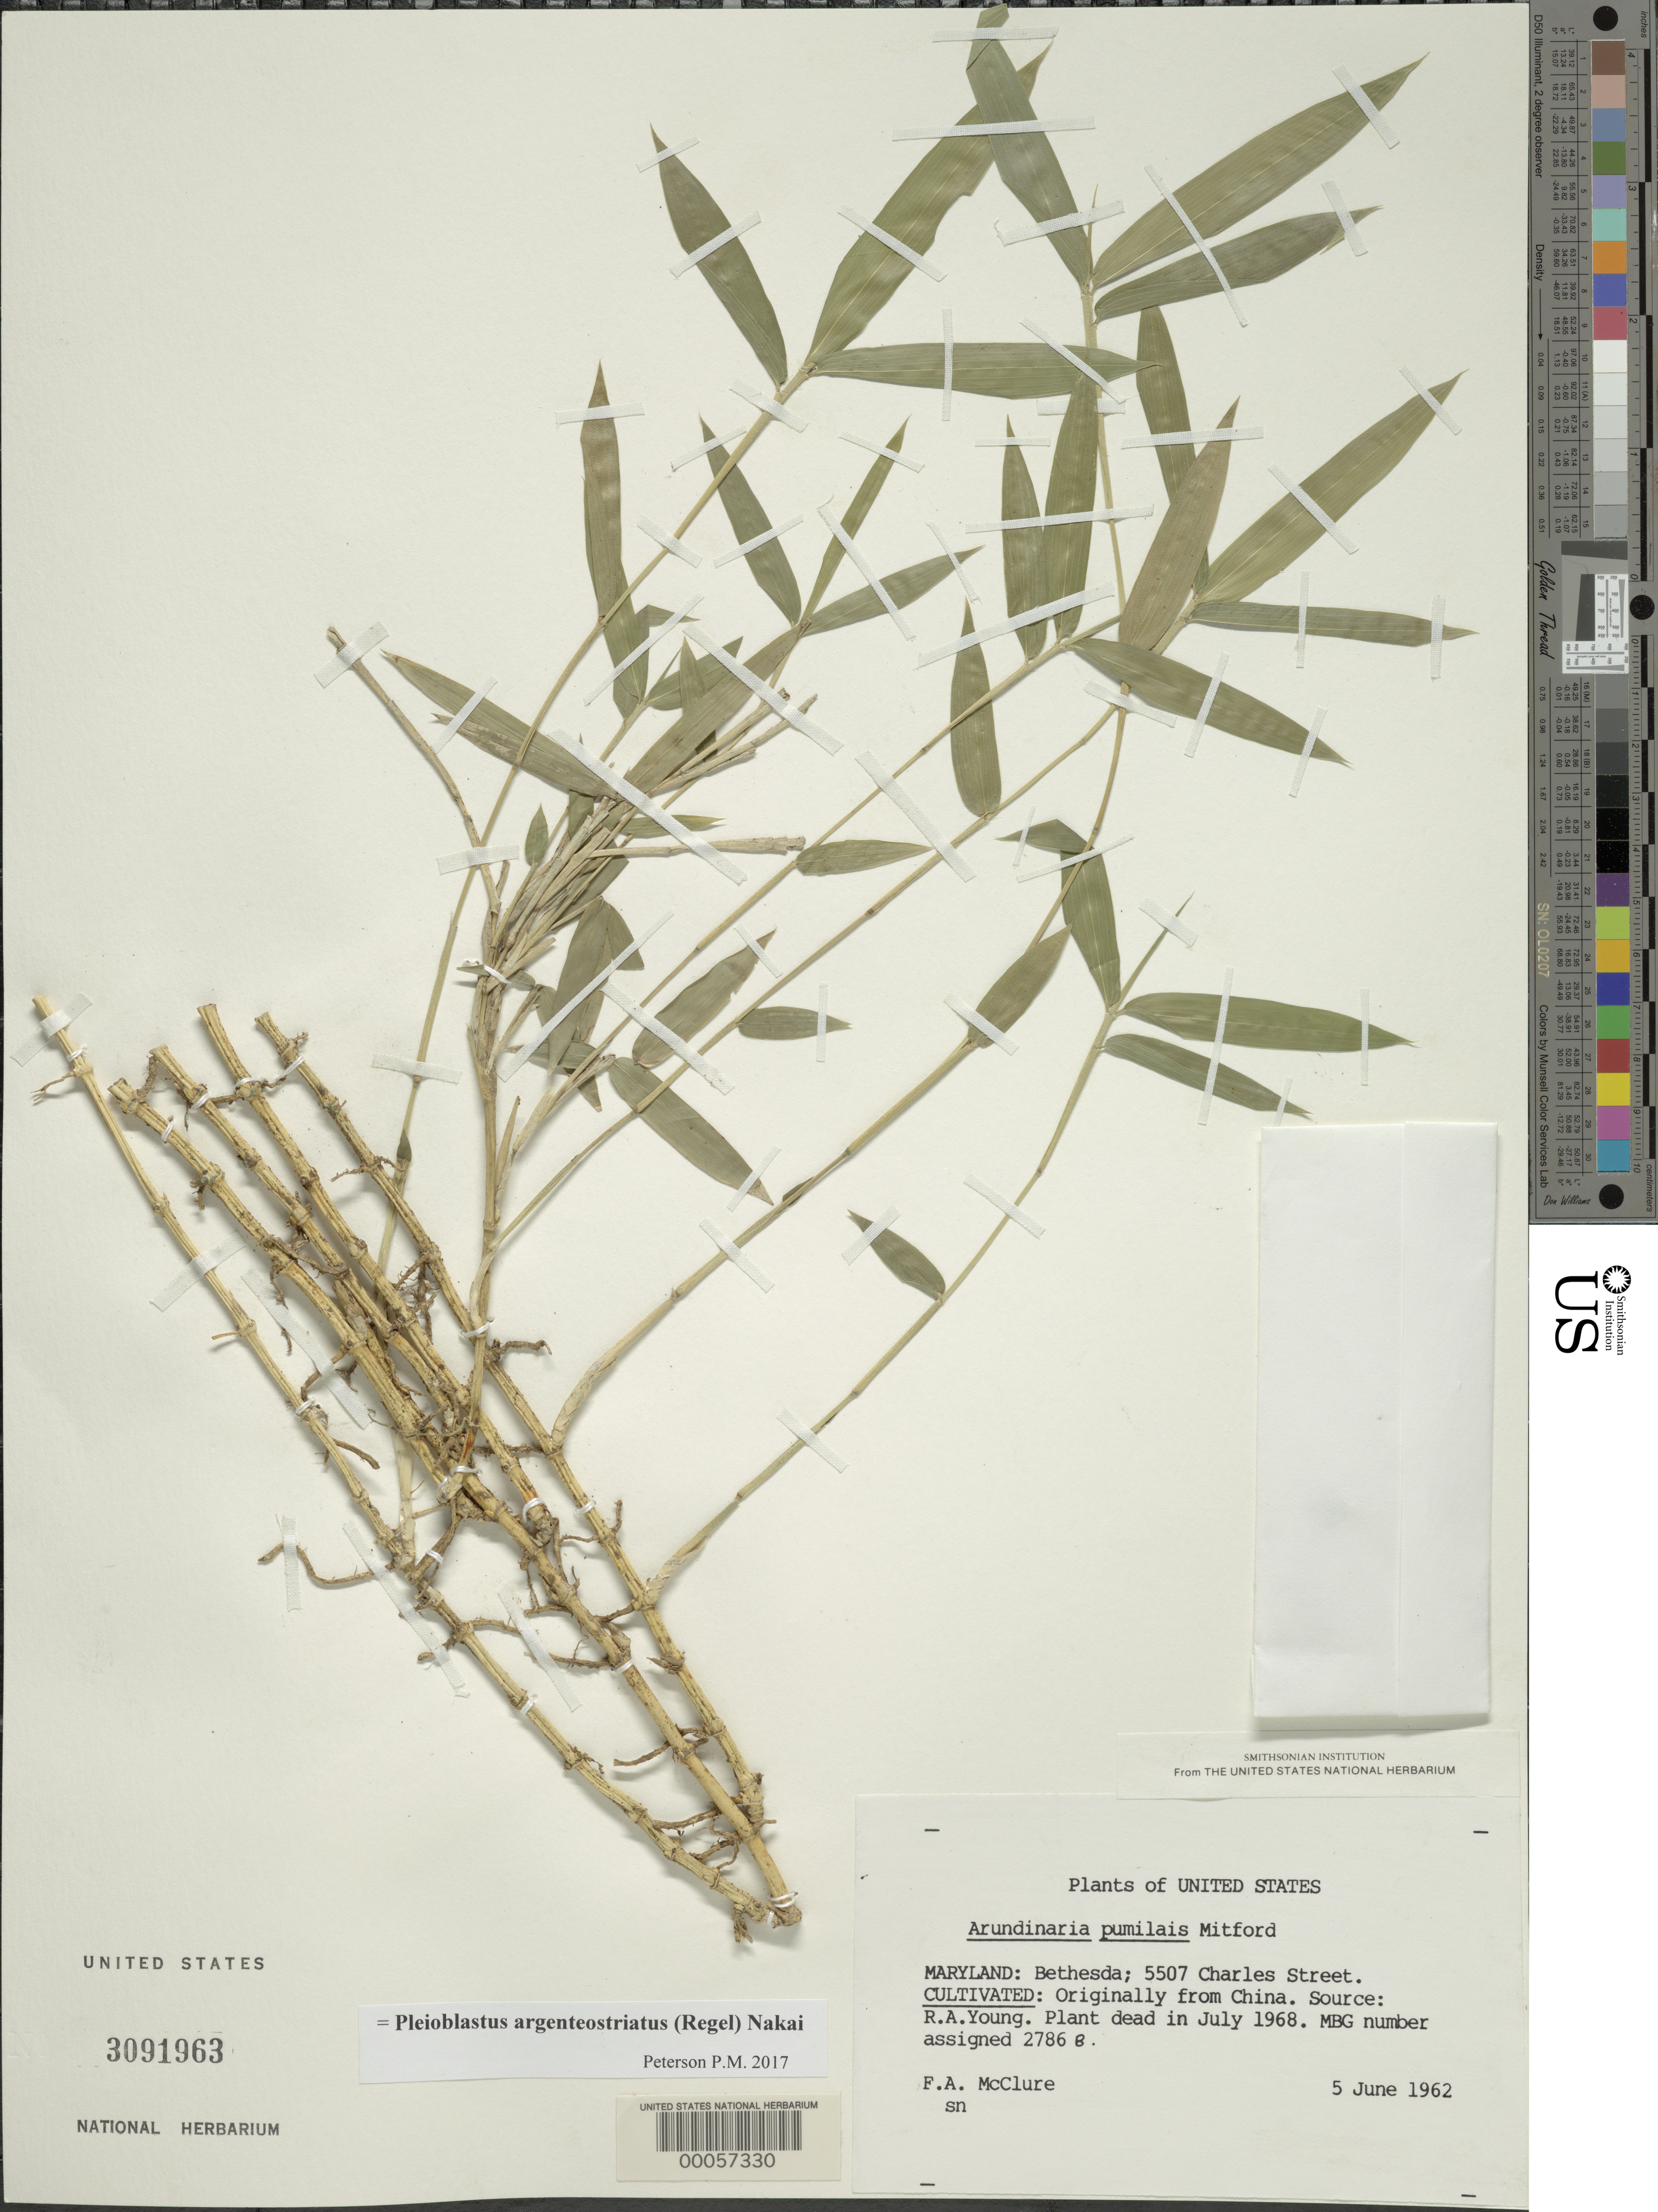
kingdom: Plantae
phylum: Tracheophyta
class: Liliopsida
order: Poales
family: Poaceae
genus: Pleioblastus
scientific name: Pleioblastus argenteostriatus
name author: (Regel) Nakai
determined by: Poaceae Reorganization Project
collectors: F. A. McClure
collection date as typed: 05 Jun 1962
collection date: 1962-06-05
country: United States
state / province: Maryland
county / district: Montgomery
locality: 5507 Charles Street, Bethesda (McClure's garden)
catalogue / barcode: US 3091963